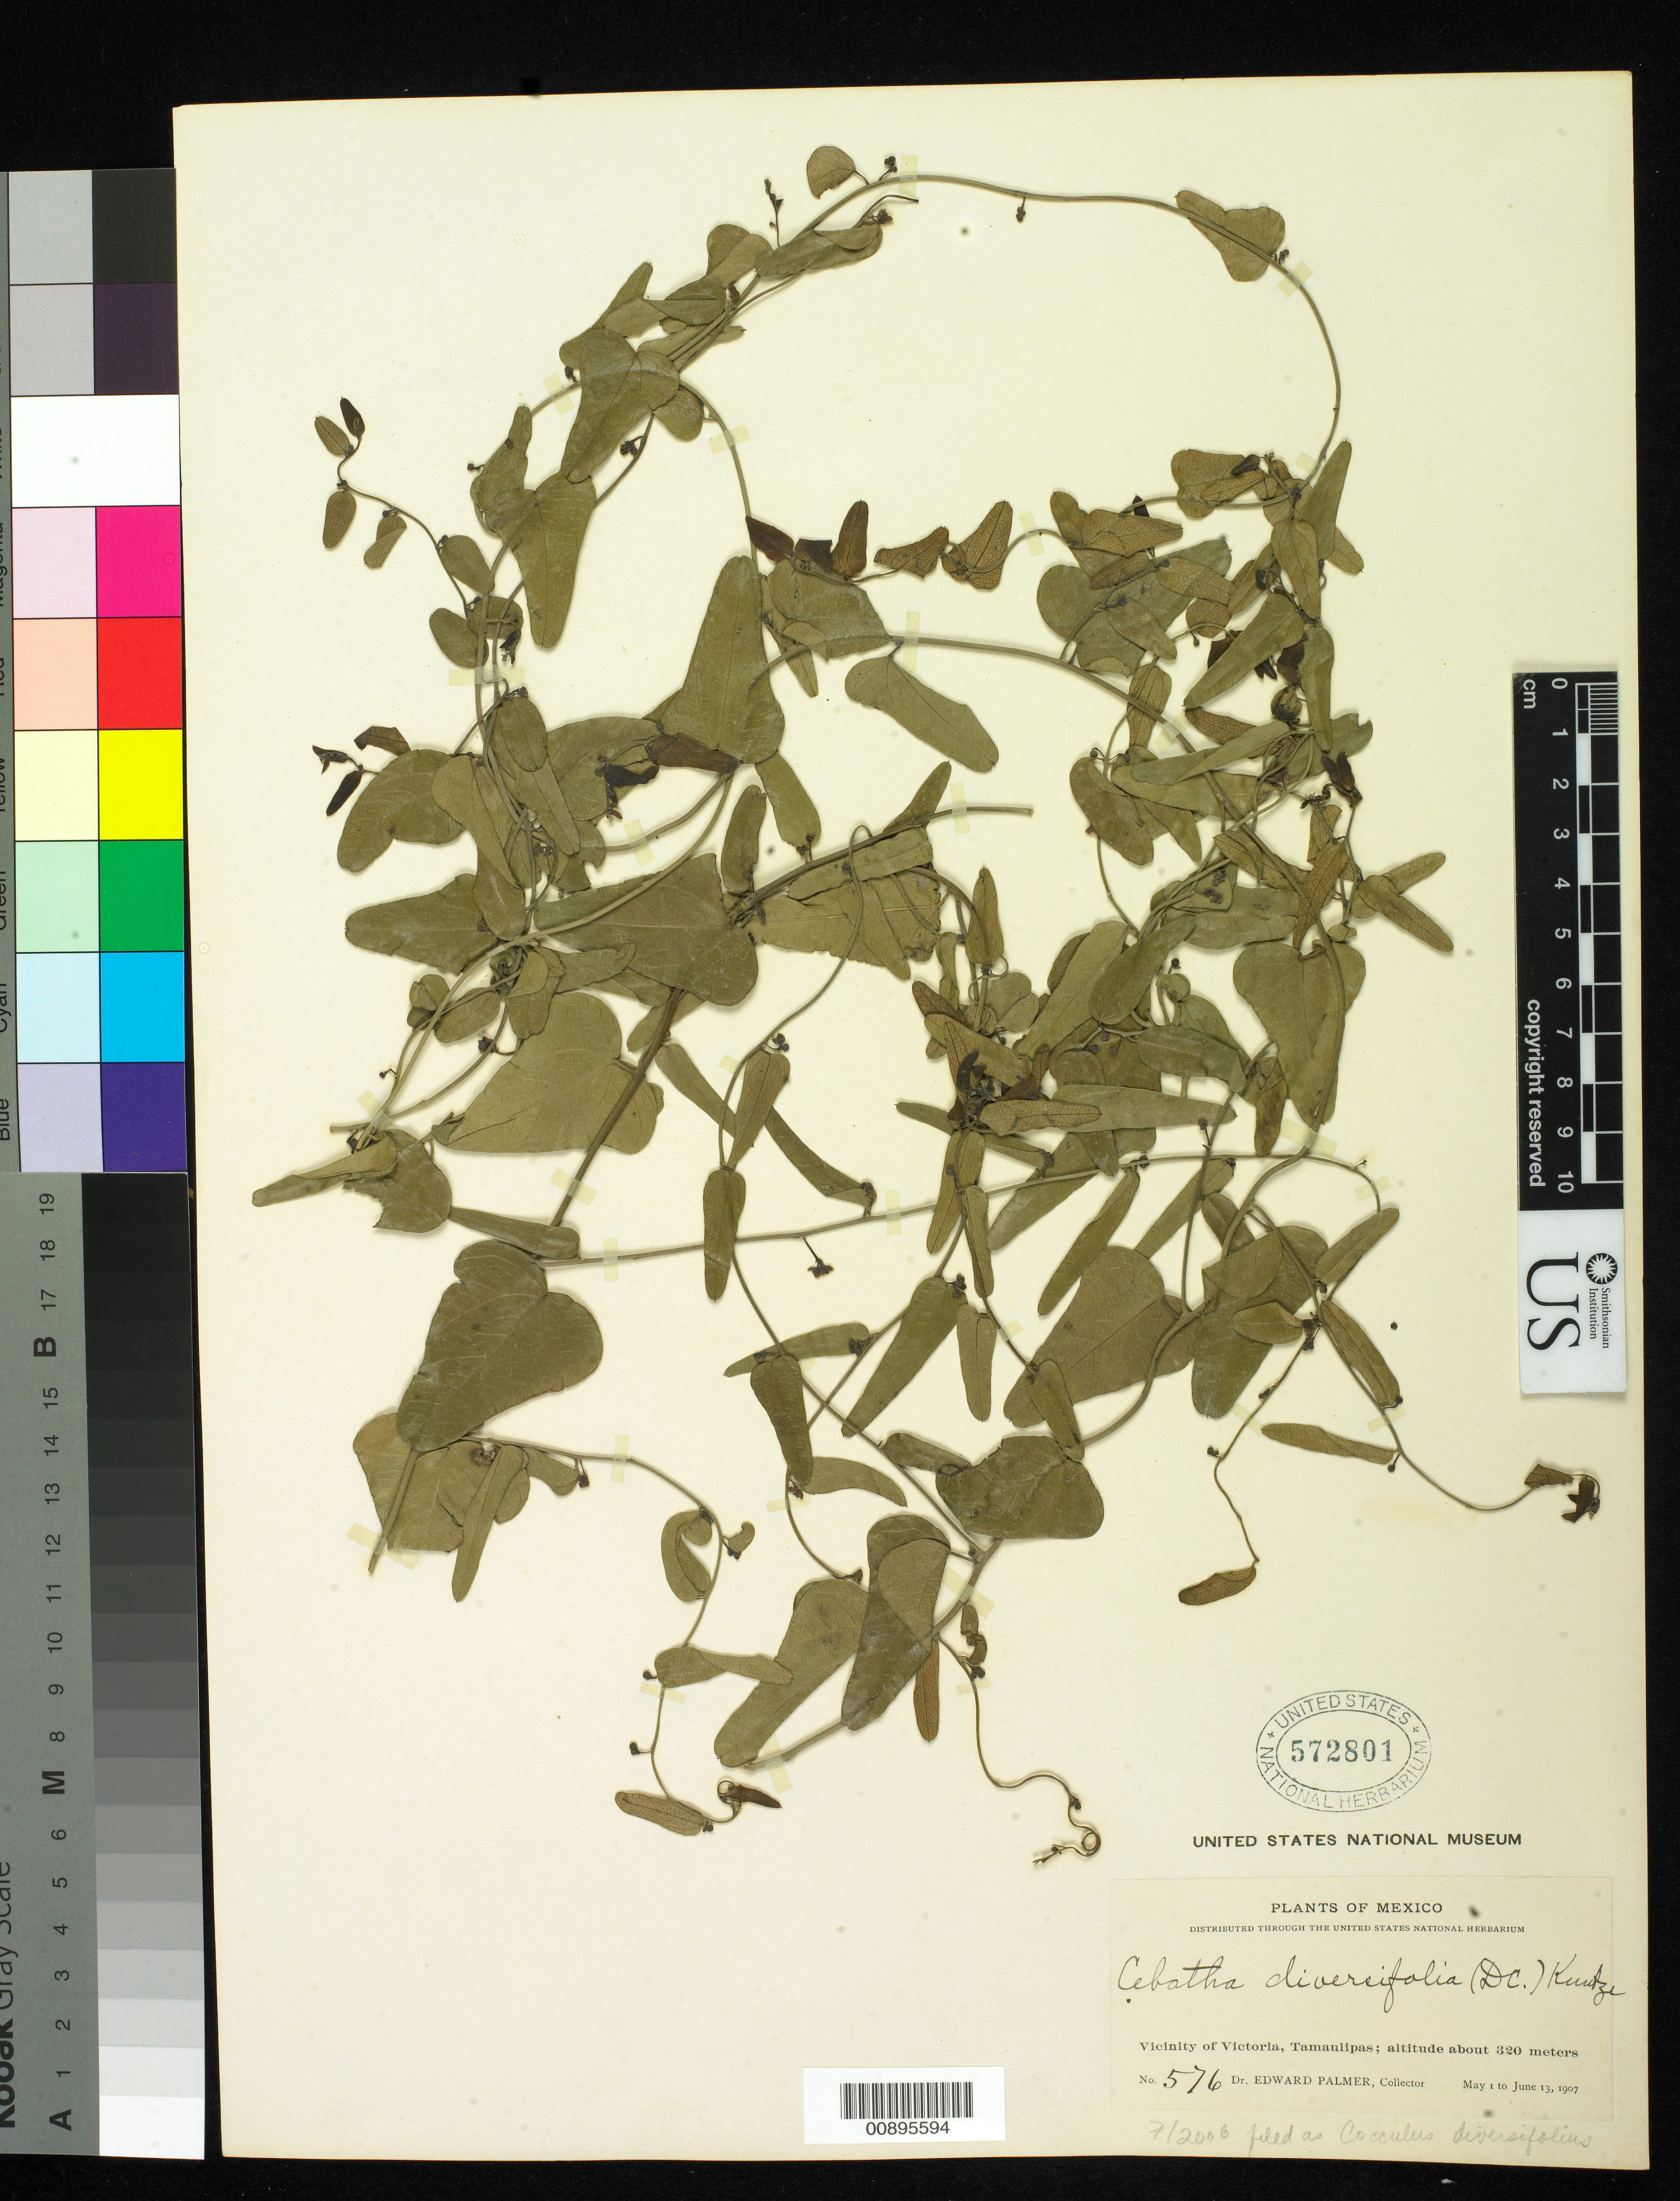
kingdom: Plantae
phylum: Tracheophyta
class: Magnoliopsida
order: Ranunculales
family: Menispermaceae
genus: Cocculus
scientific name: Cocculus diversifolius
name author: DC.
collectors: E. Palmer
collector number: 576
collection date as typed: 01 May 1907 to 13 Jun 1907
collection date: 1907-05-01/1907-06-13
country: Mexico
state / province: Tamaulipas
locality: Vicinity of Victoria.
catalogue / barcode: US 572801